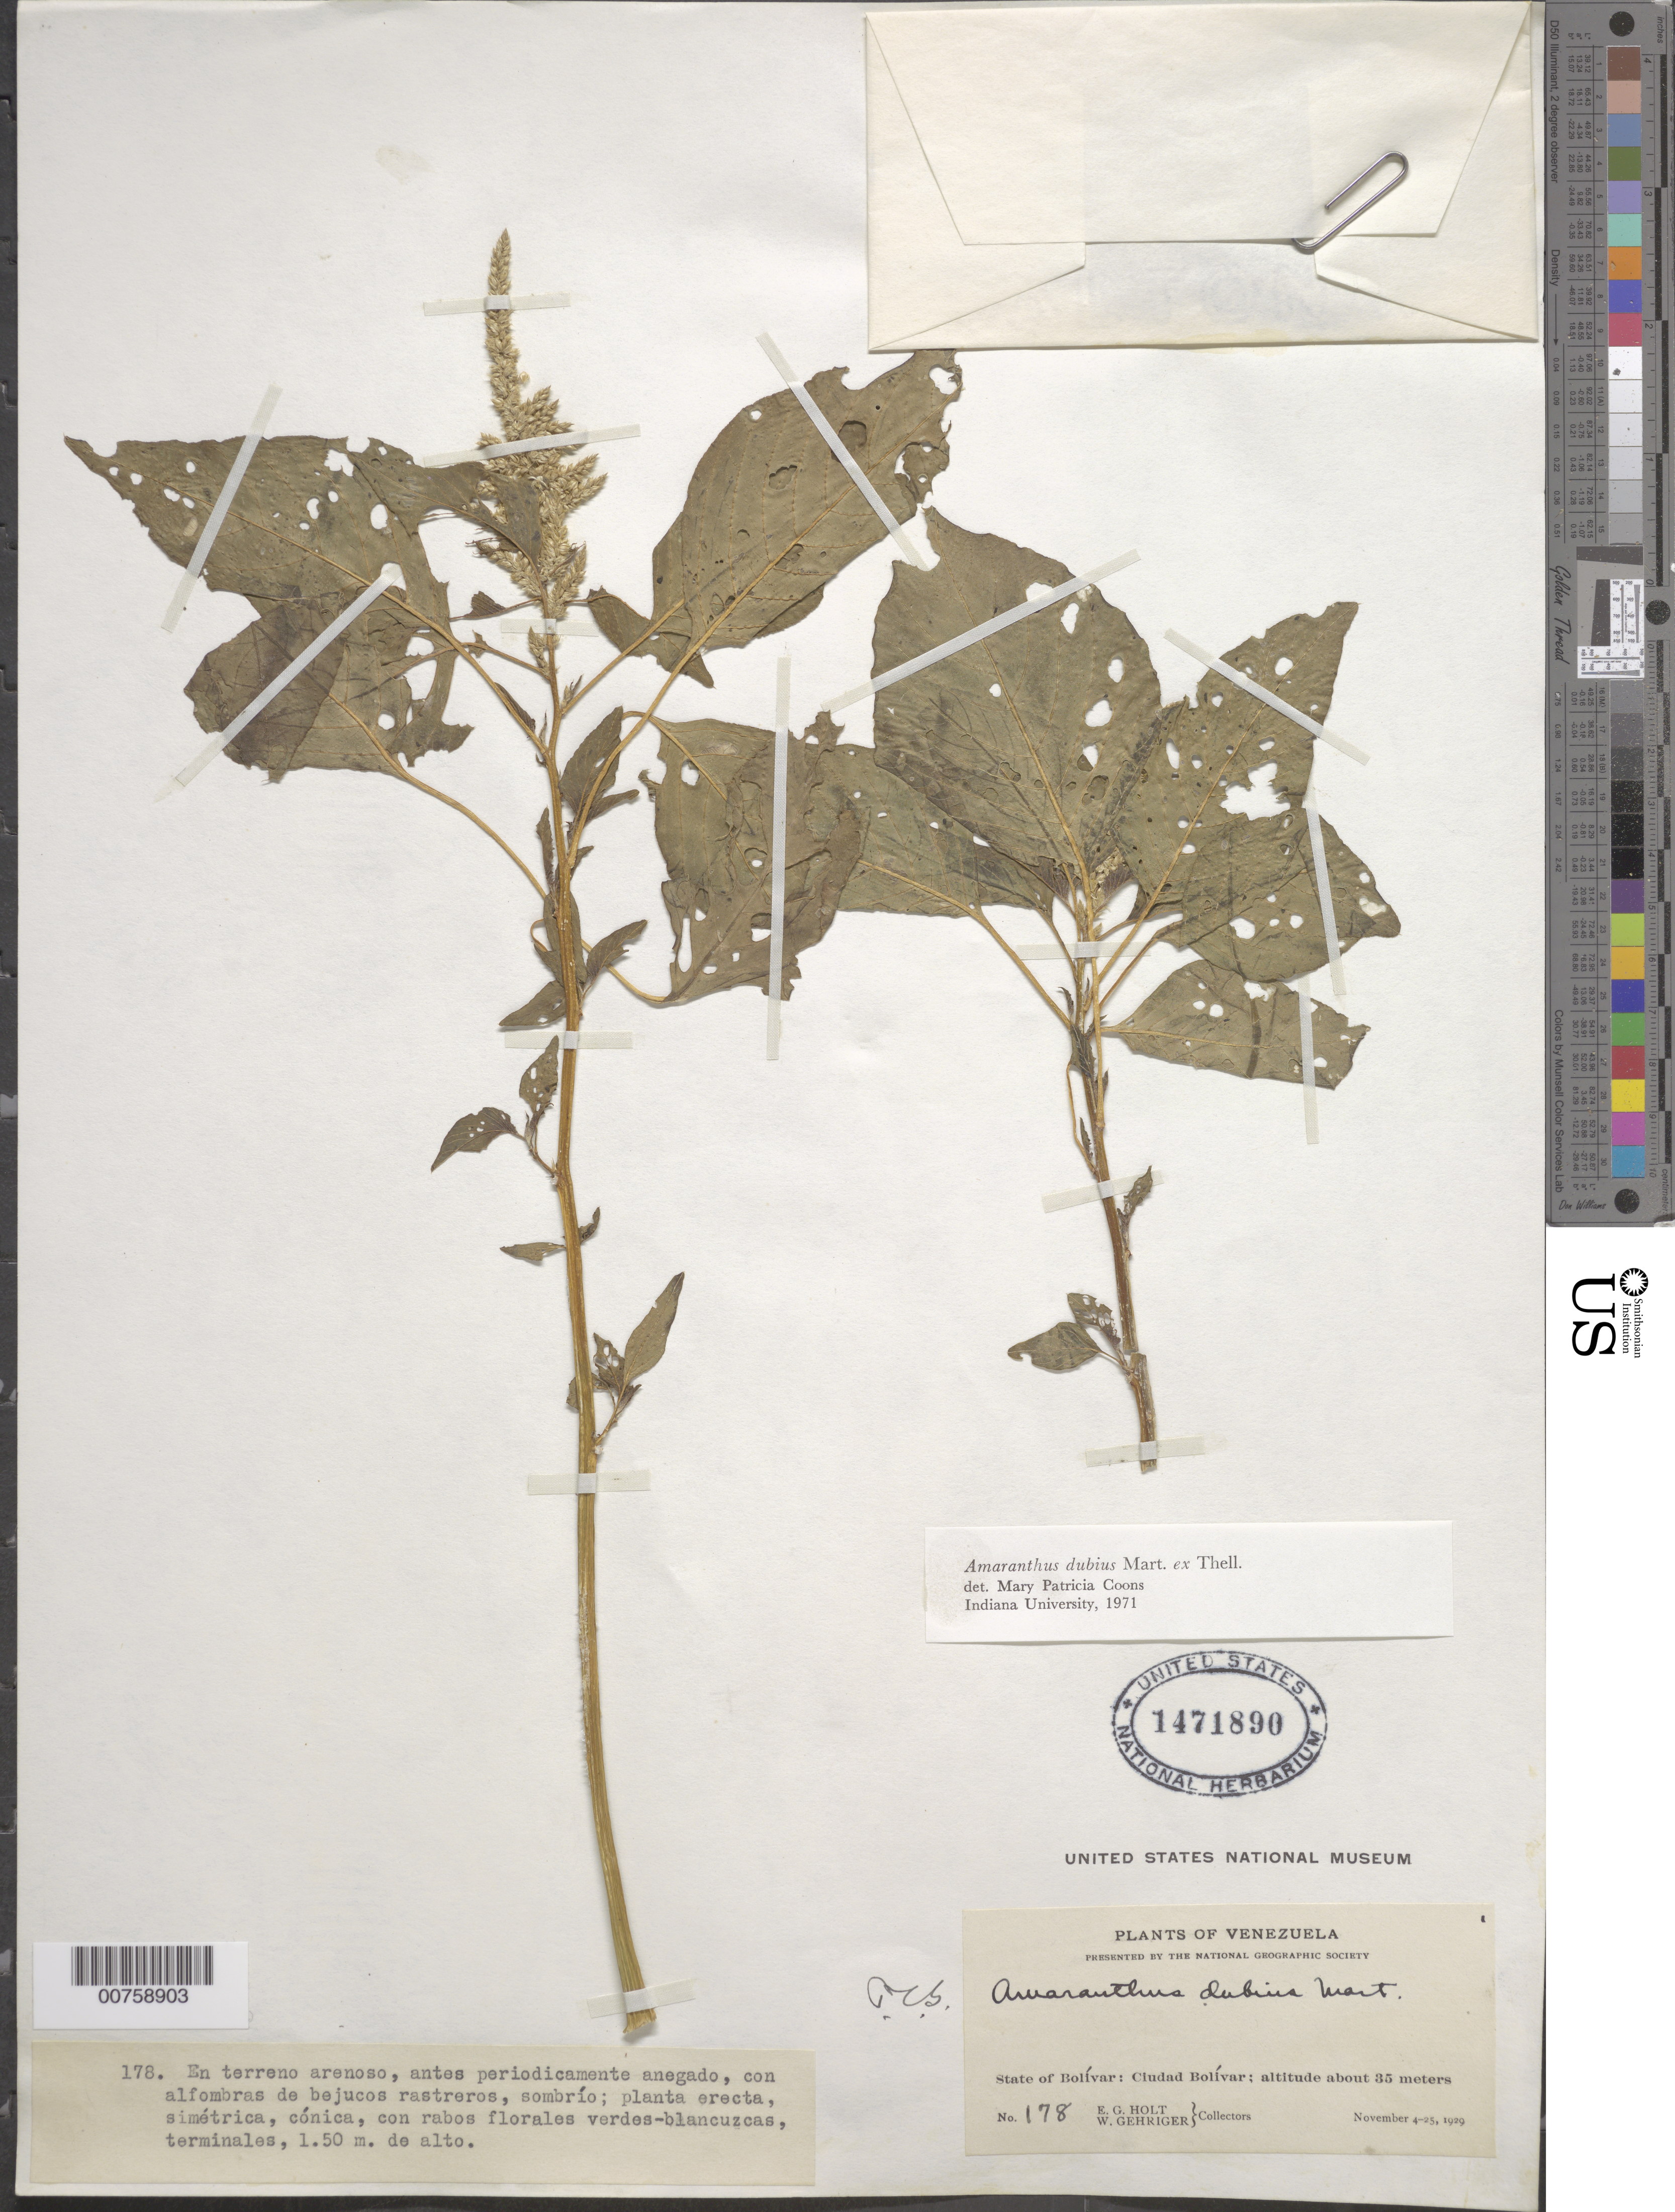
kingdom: Plantae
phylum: Tracheophyta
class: Magnoliopsida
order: Caryophyllales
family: Amaranthaceae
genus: Amaranthus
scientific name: Amaranthus dubius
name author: Mart. ex Thell.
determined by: Coons, M. P.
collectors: E. Holt & W. Gehriger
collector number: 178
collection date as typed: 4-Nov-29 to 25-Nov-29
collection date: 1929-11-04/1929-11-25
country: Venezuela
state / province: Bolívar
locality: Ciudad Bolívar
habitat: Terreno arenoso, antes periodicamente anegado, con alfombras de bejucos rastreros, sombrio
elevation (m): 35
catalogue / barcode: US 1471890